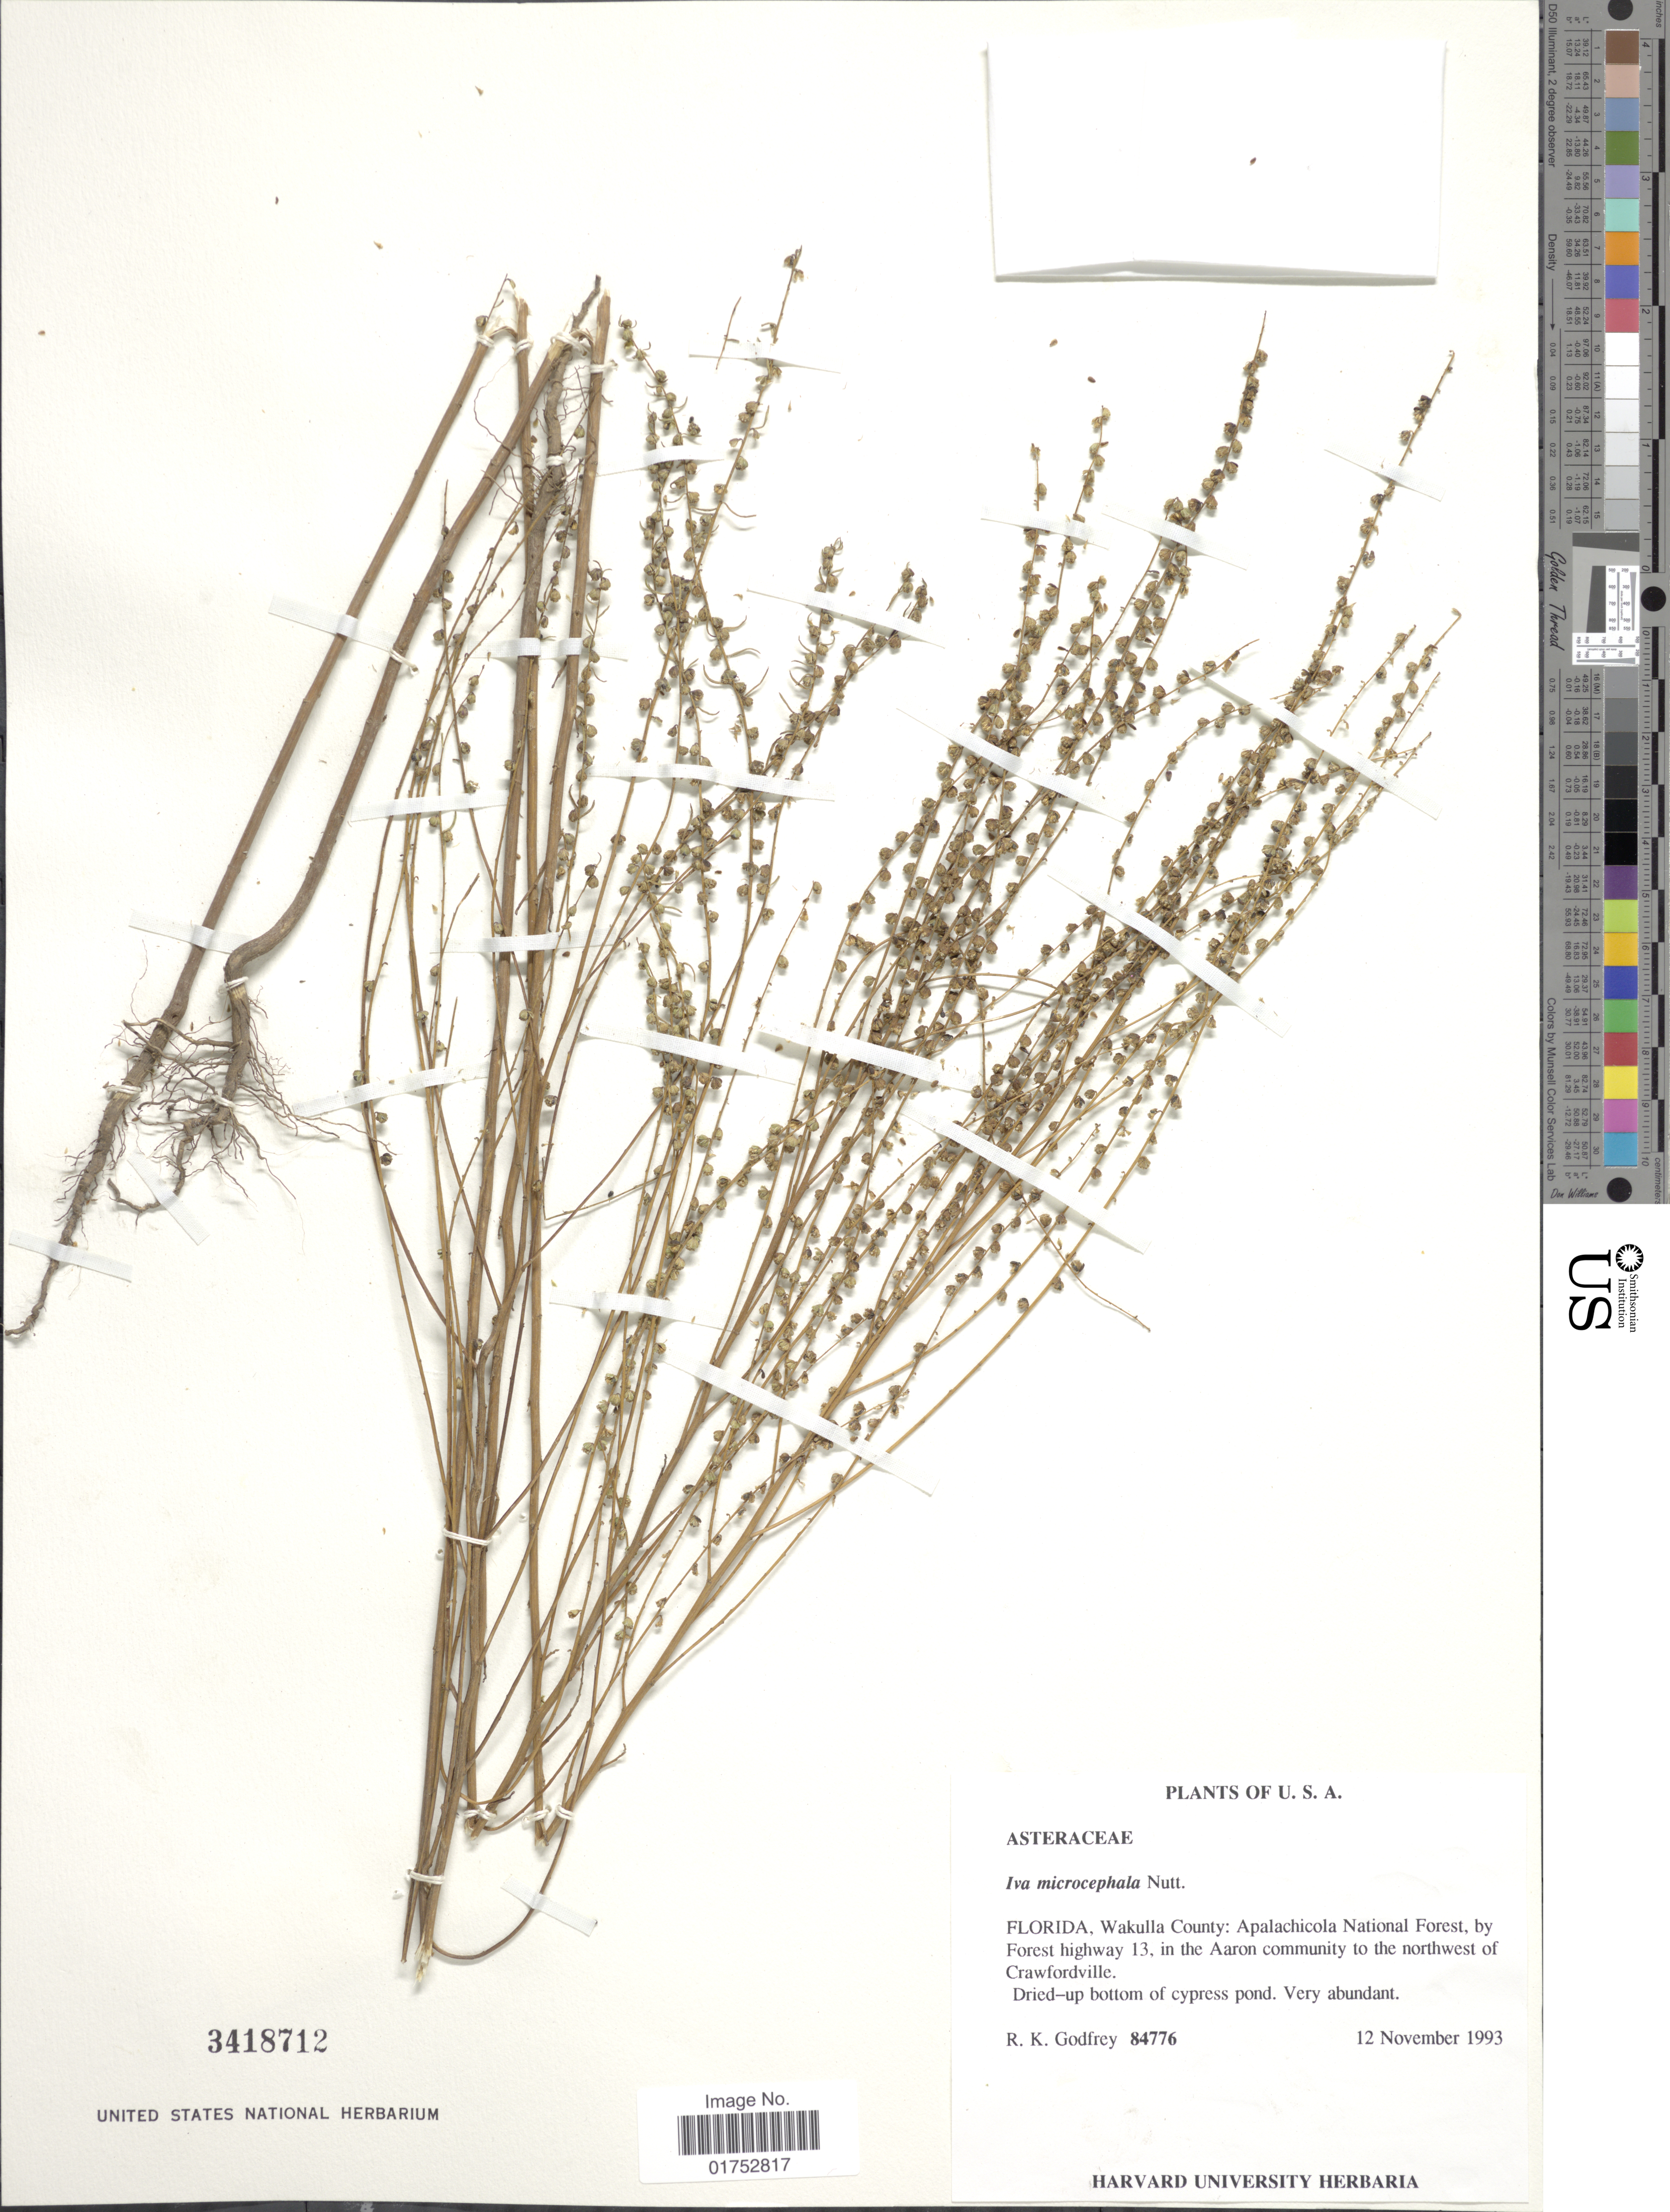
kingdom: Plantae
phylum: Tracheophyta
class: Magnoliopsida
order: Asterales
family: Asteraceae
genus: Iva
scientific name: Iva microcephala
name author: Nutt.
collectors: R. K. Godfrey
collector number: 84776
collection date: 1993-11-12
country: United States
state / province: Florida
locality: U.S.A., Wakulla County, Apalachicola National Forest, by Forest highway 13, in the Aaron community to the northwest of Crawfordville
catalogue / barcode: US 3418712